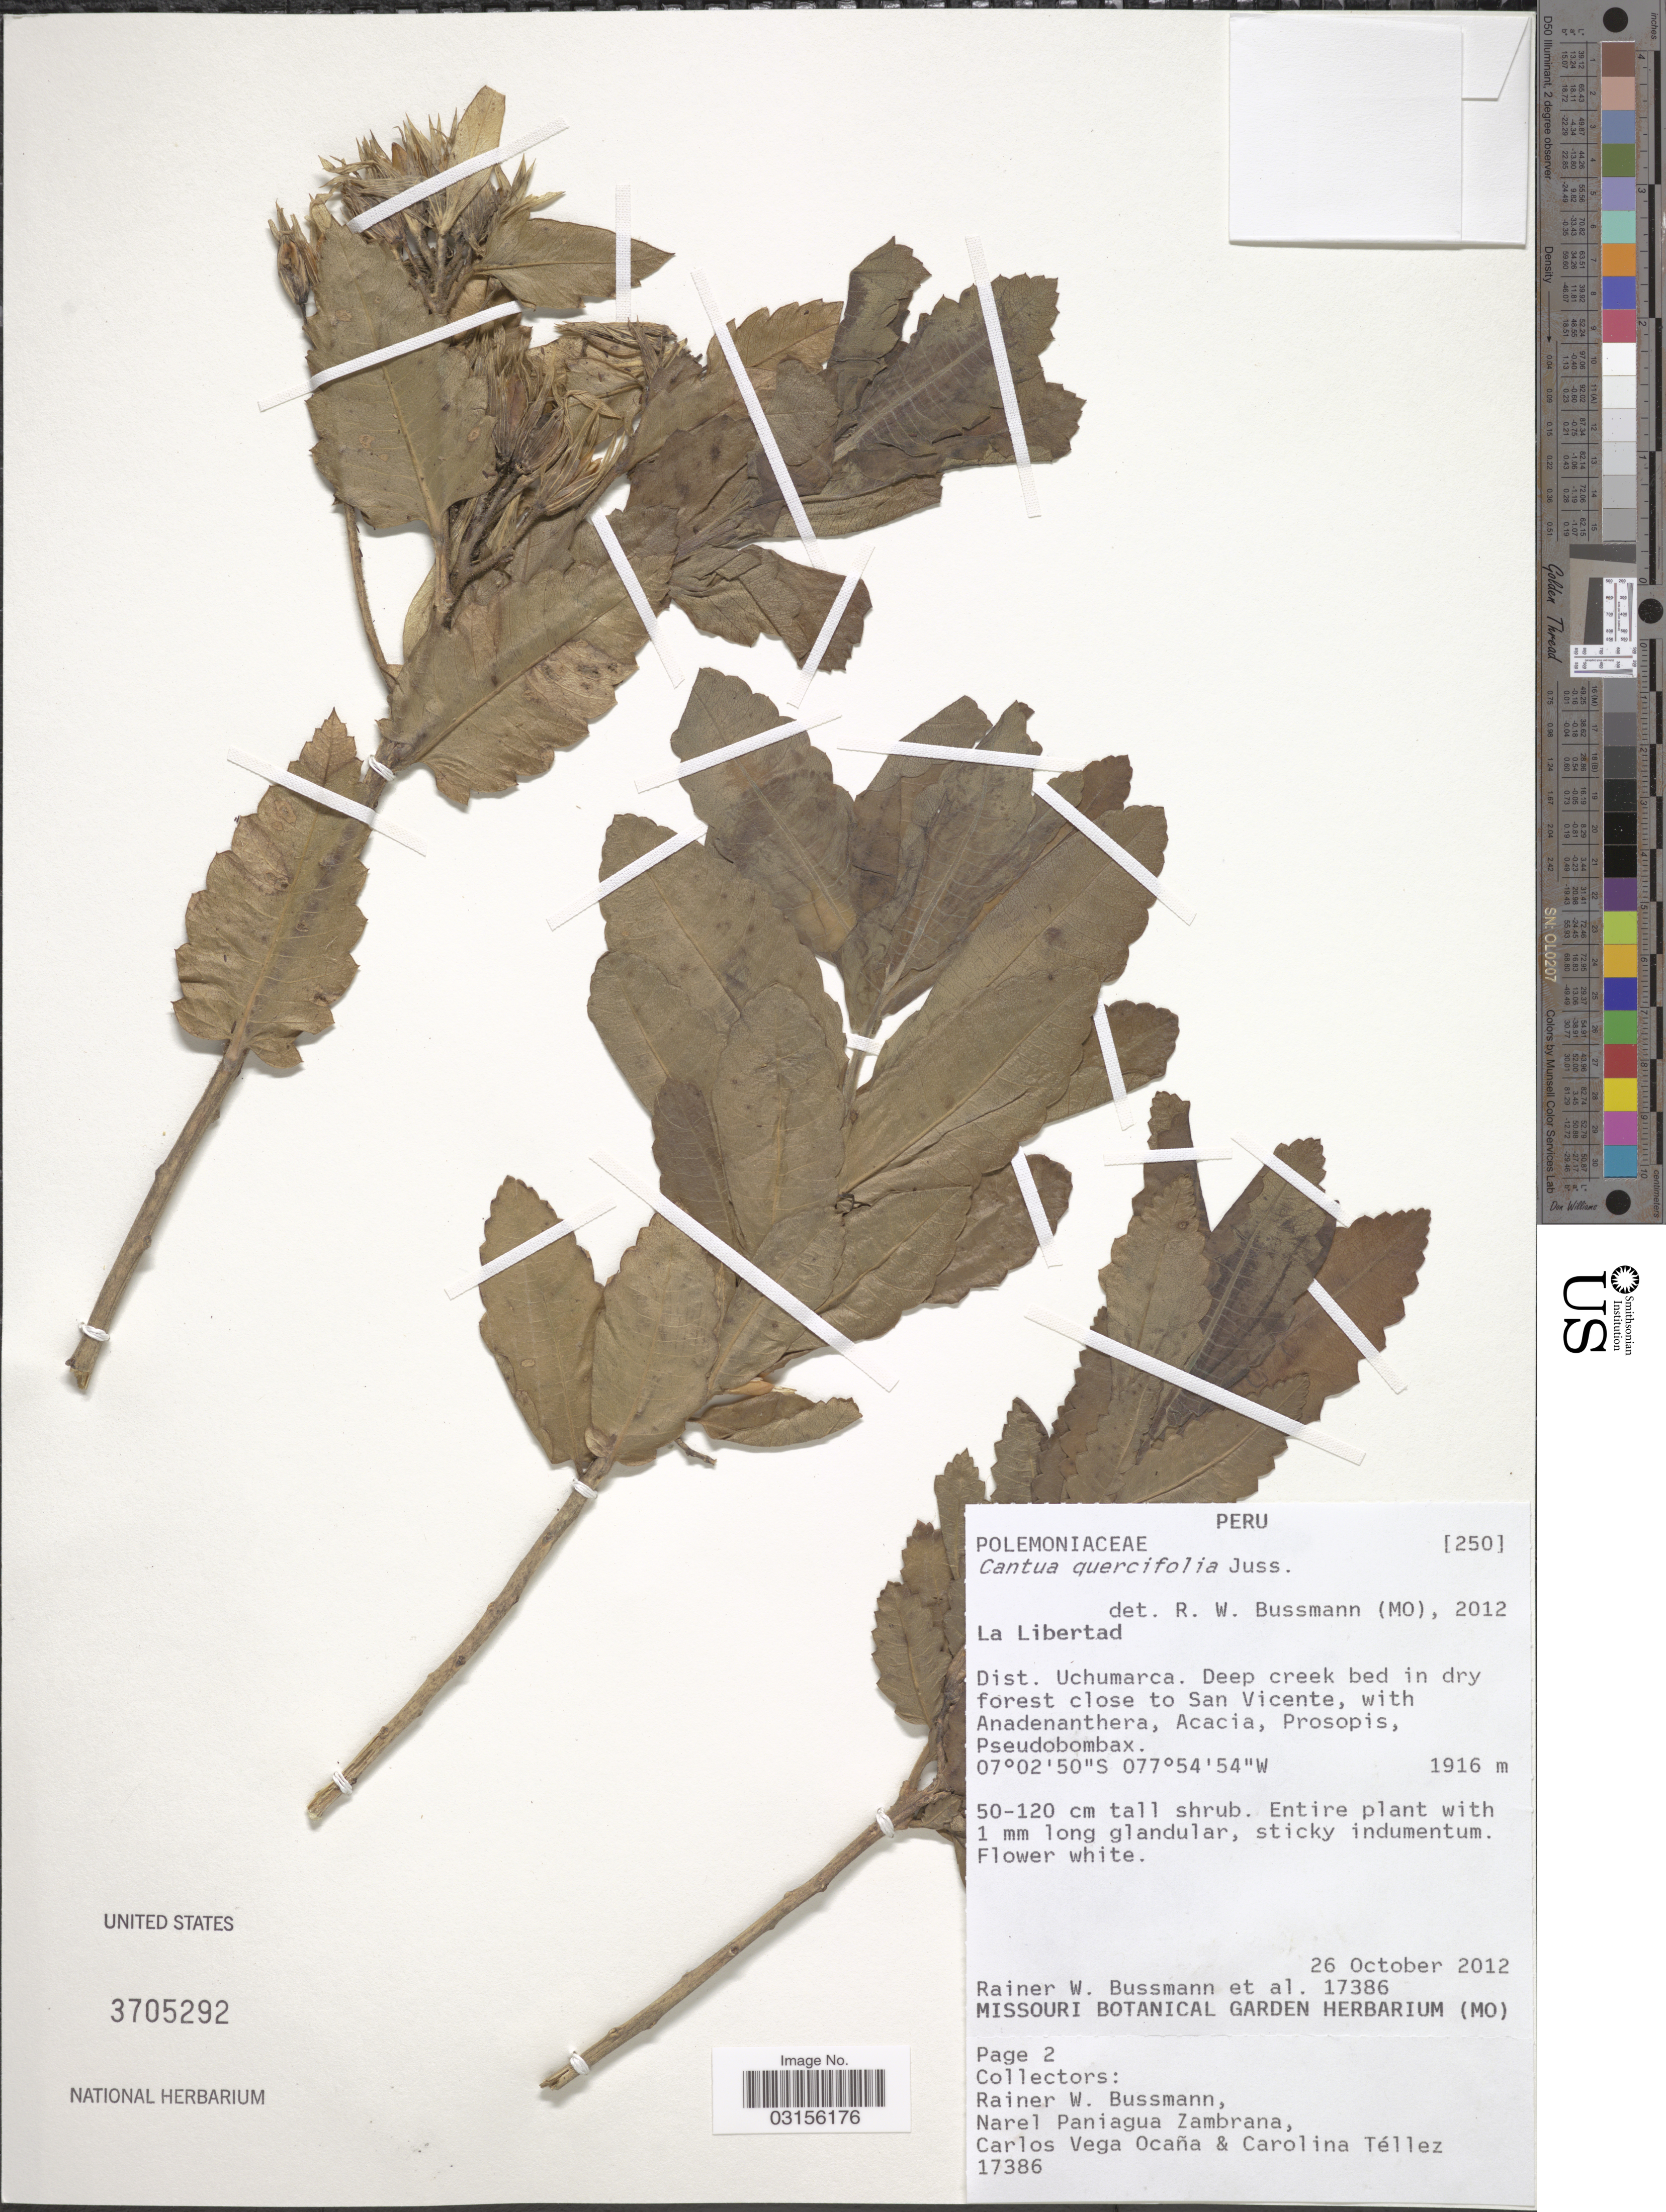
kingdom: Plantae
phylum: Tracheophyta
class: Magnoliopsida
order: Ericales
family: Polemoniaceae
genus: Cantua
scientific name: Cantua quercifolia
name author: Juss.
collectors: R. W. Bussmann, N. Paniagua Zambrana, C. Ocaña & C. Téllez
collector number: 17386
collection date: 2012-10-26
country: Peru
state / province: La Libertad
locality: Dist. Uchumarca. Dee creek bed in dry forest close to San Vicente.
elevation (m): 1916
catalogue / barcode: US 3705292